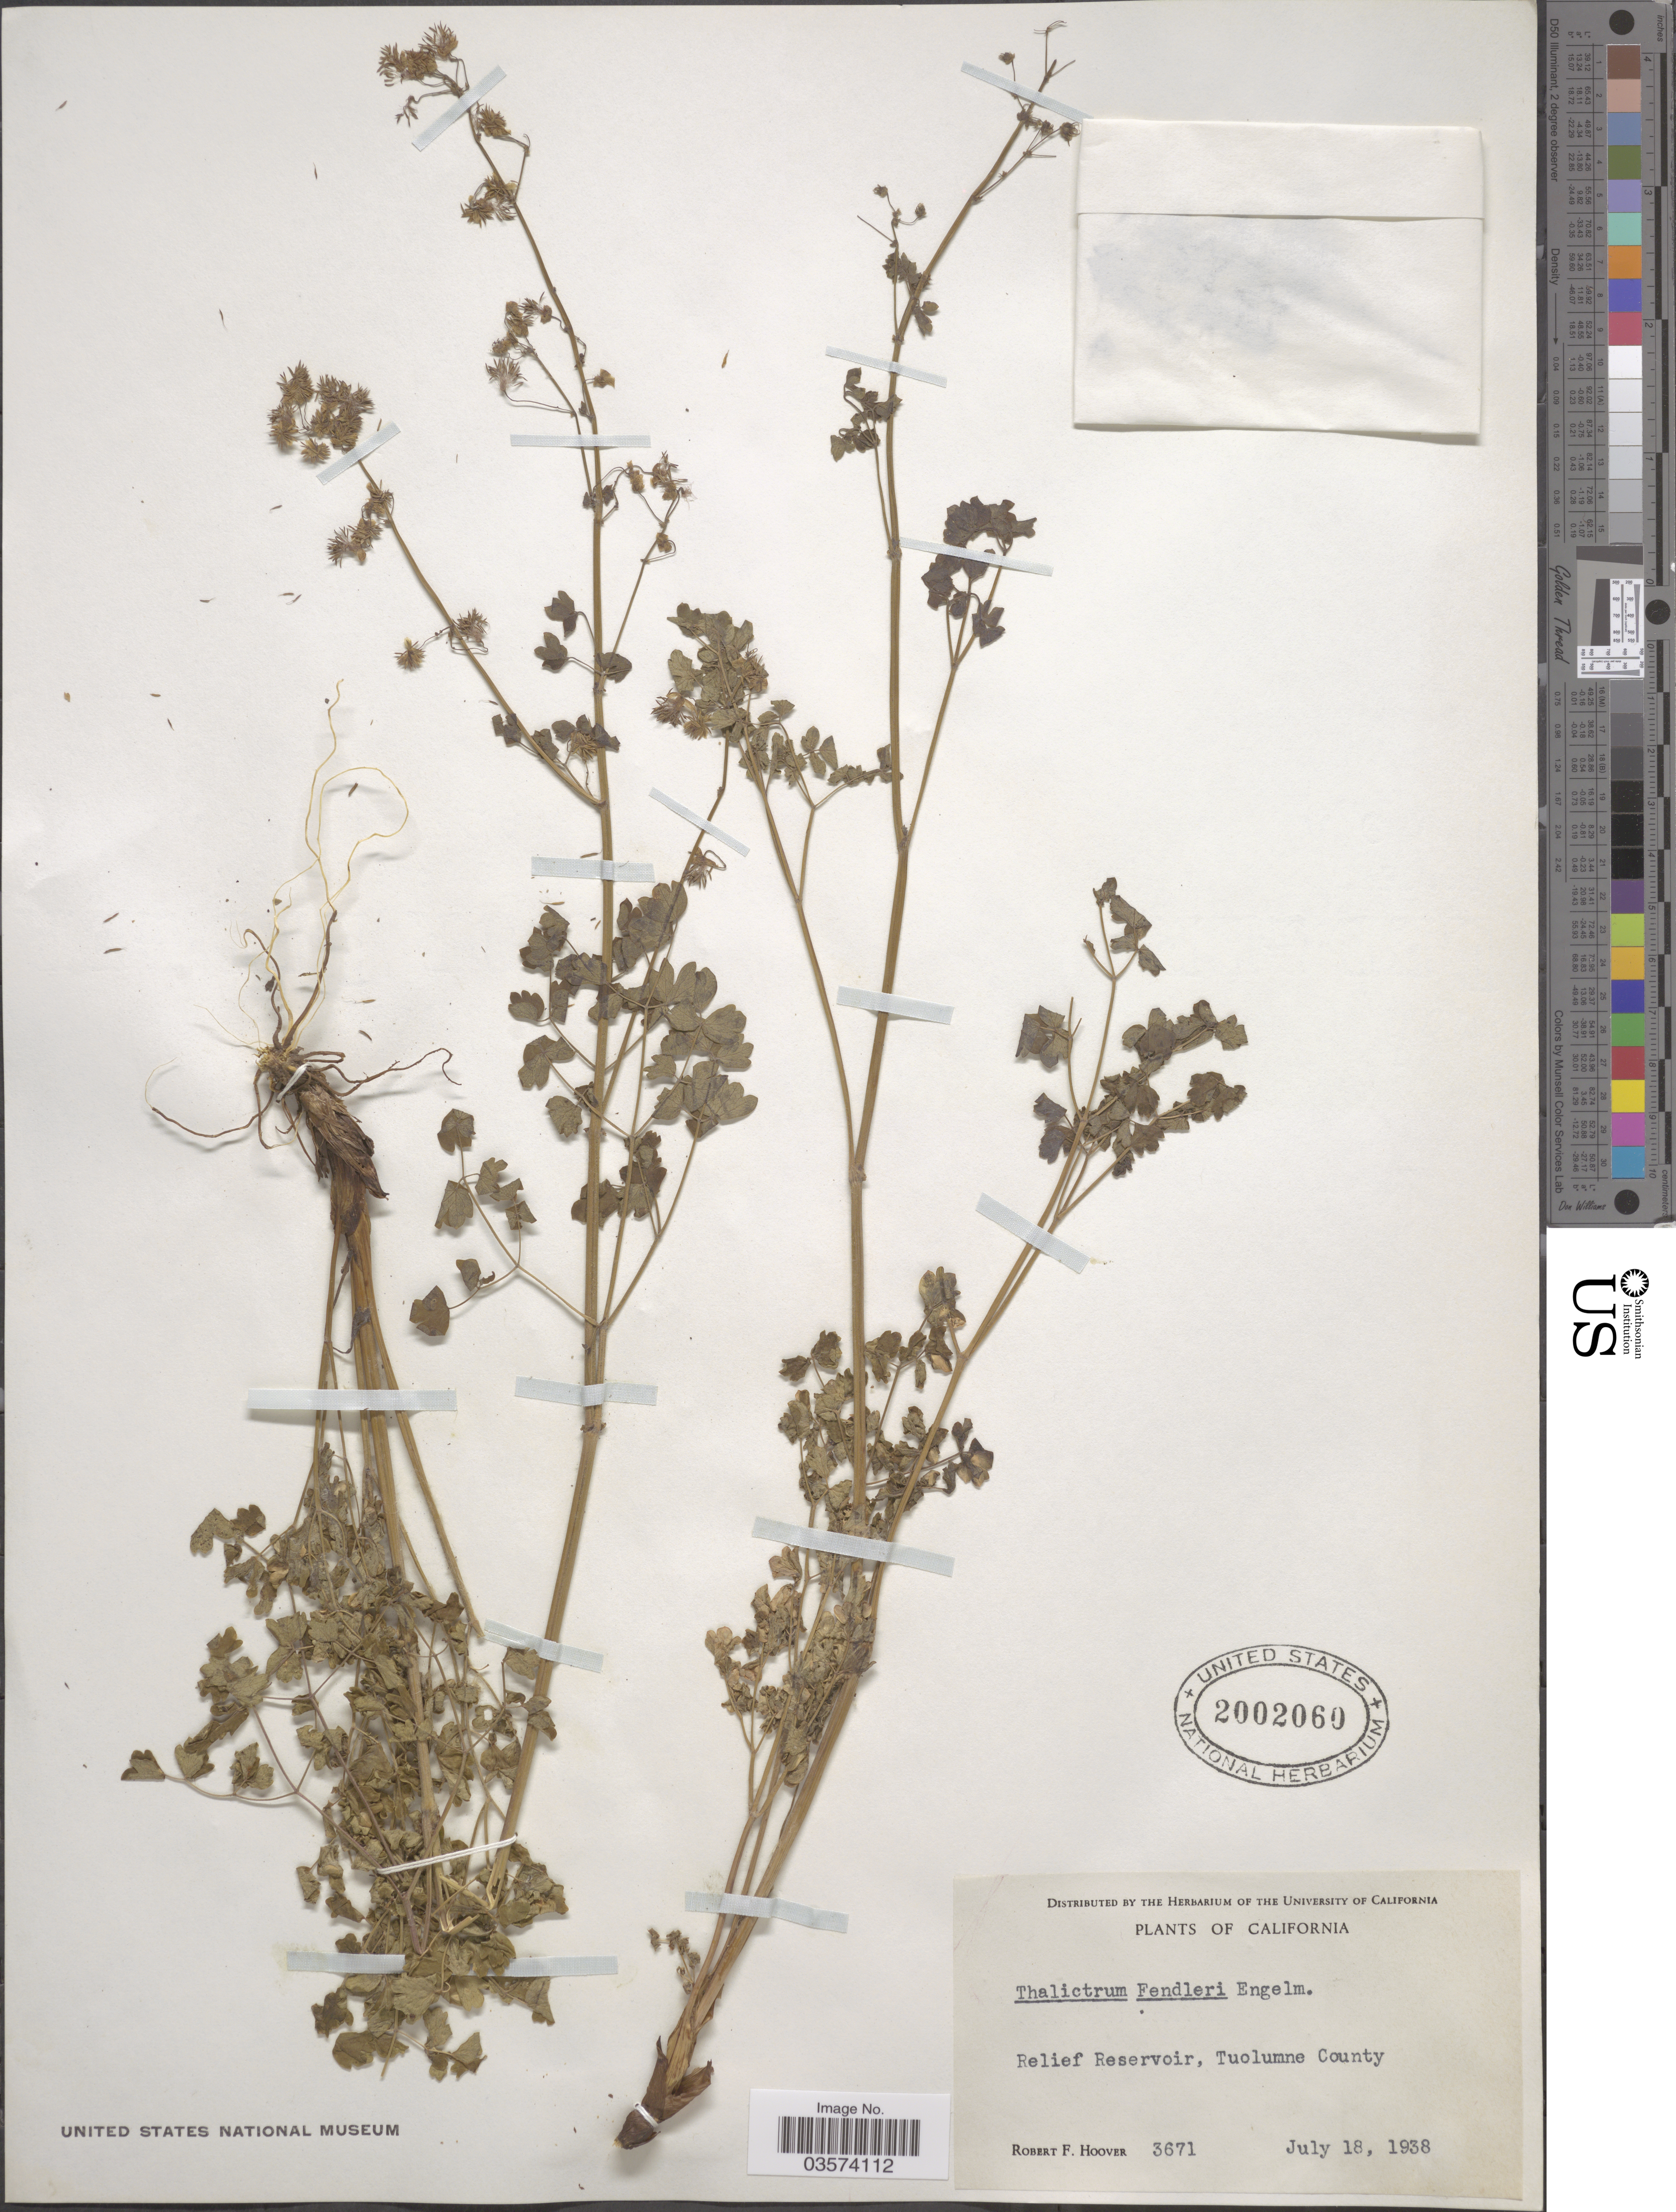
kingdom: Plantae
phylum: Tracheophyta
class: Magnoliopsida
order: Ranunculales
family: Ranunculaceae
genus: Thalictrum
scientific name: Thalictrum fendleri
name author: Engelm. ex A. Gray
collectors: R. F. Hoover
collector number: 3671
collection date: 1938-07-18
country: United States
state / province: California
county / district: Tuolumne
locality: Relief Reservoir, Tuolumne County.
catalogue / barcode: US 2002060